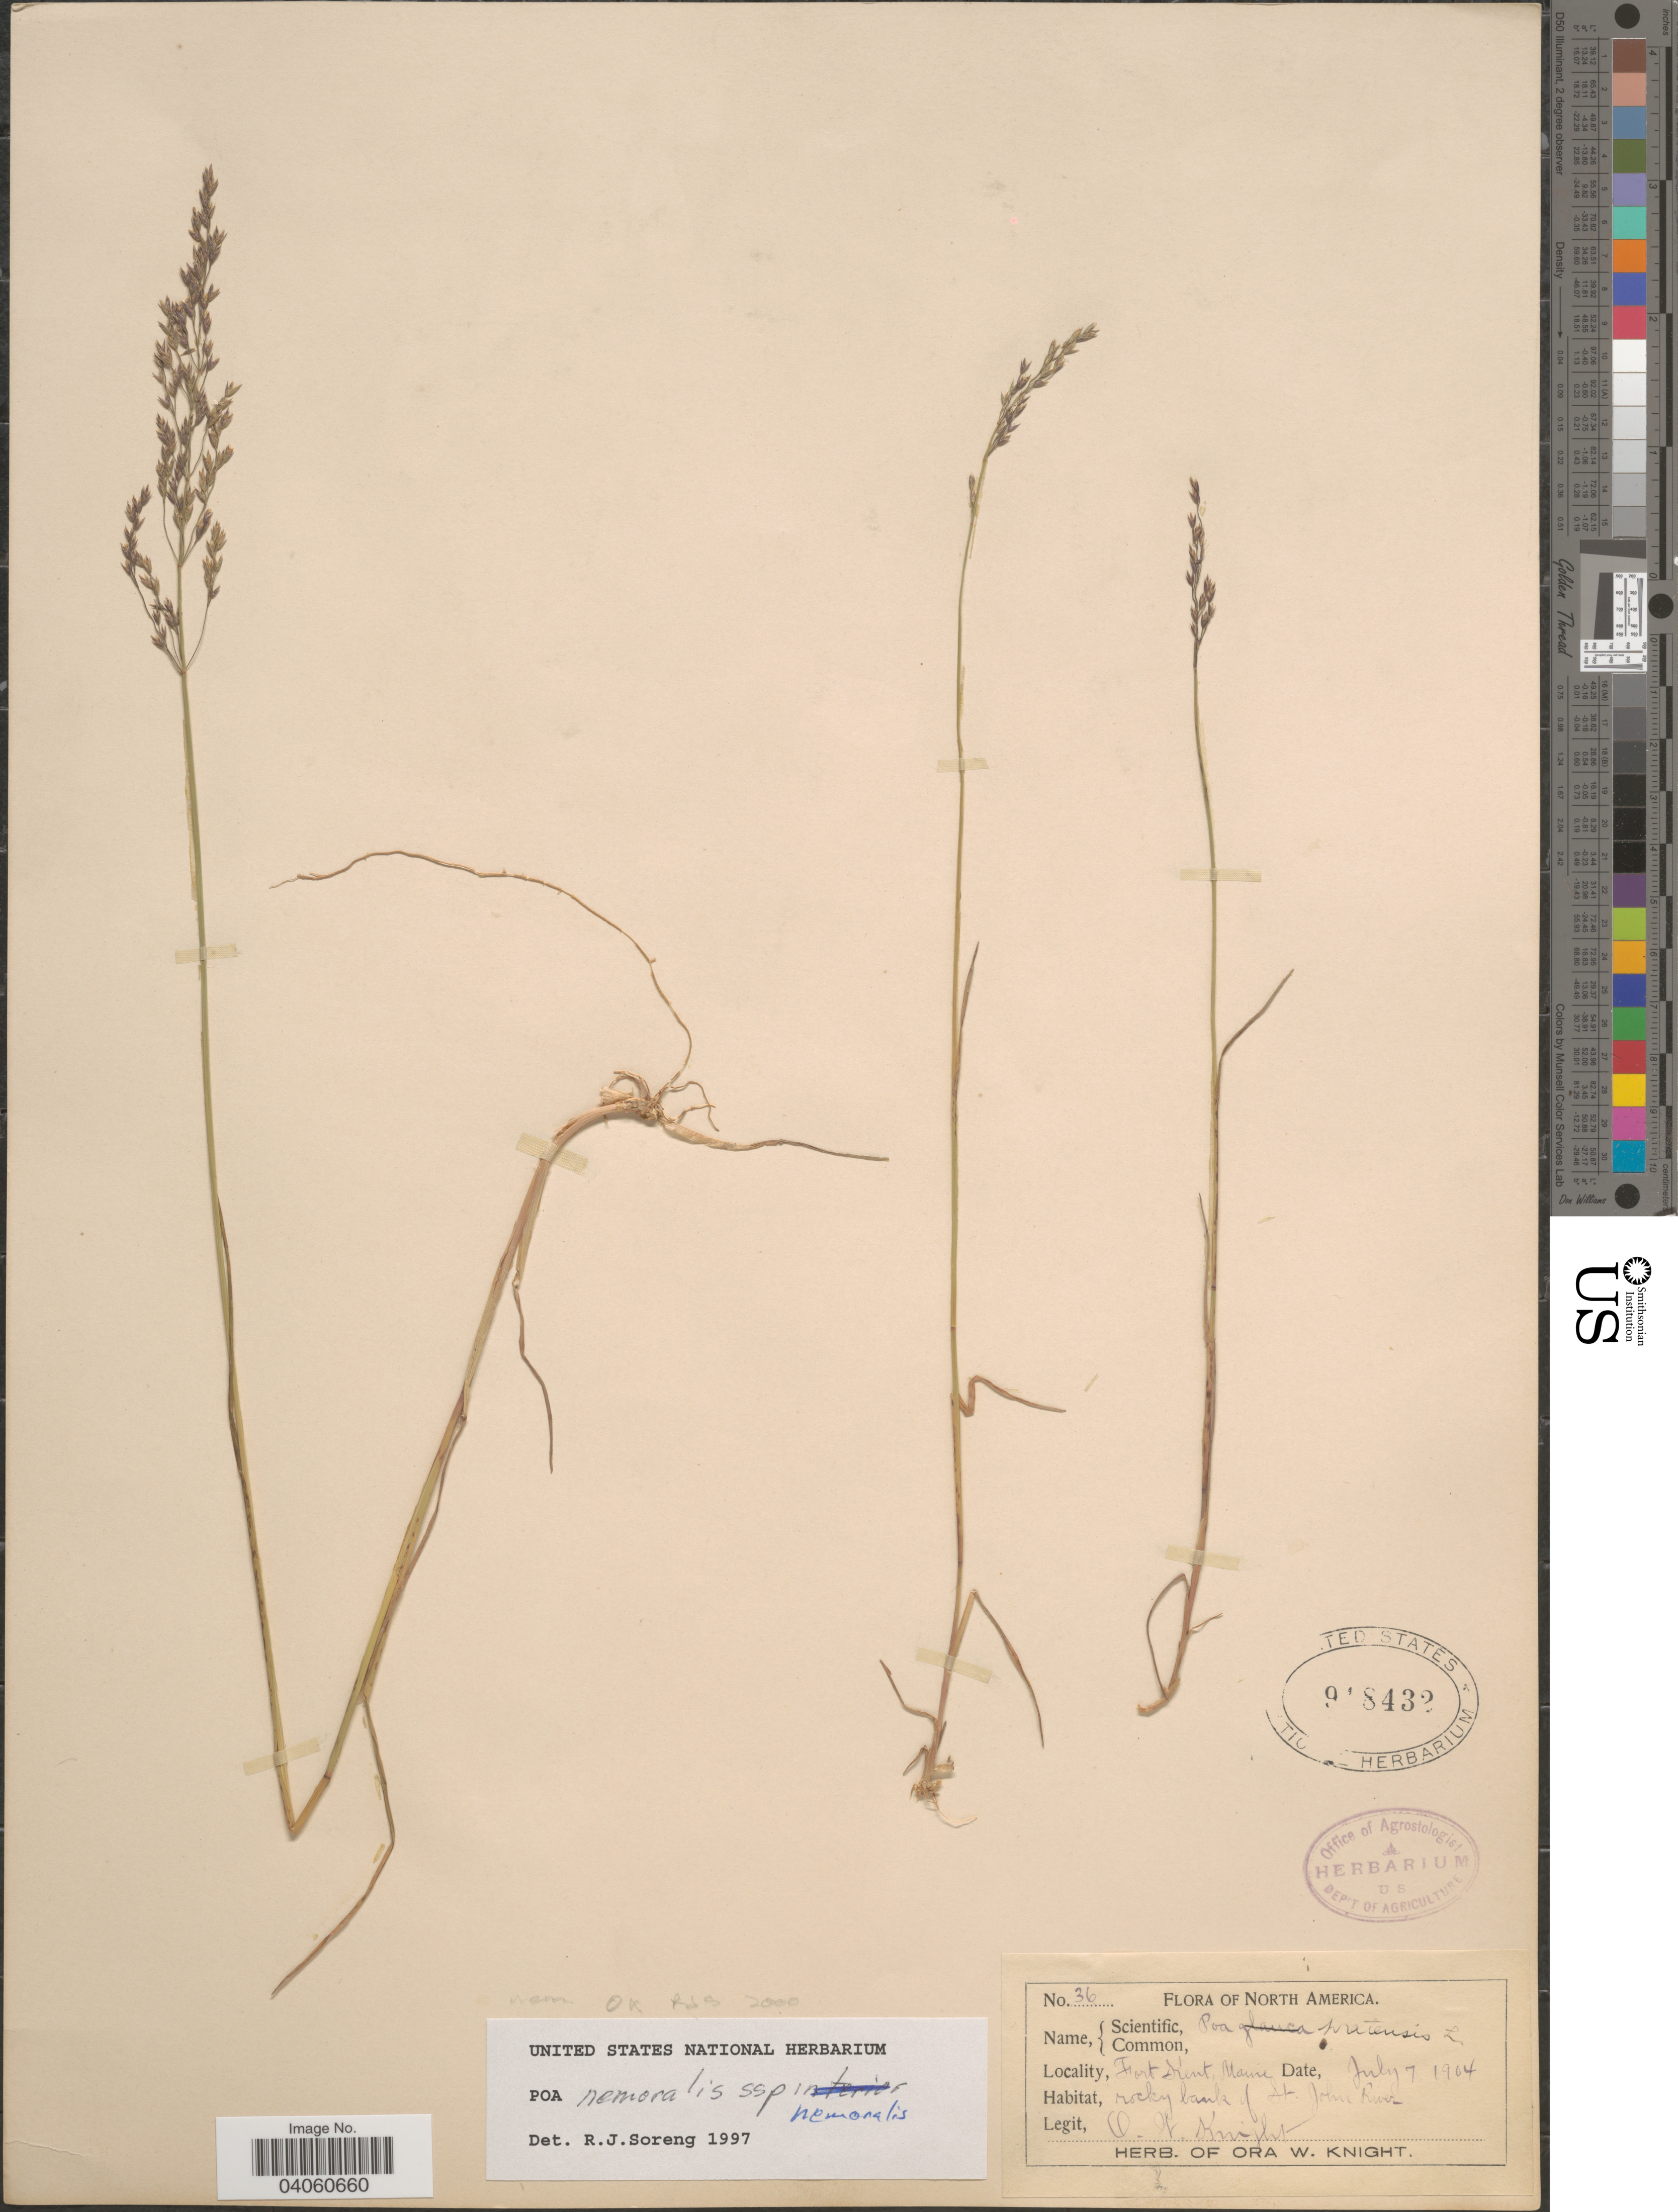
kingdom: Plantae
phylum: Tracheophyta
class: Liliopsida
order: Poales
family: Poaceae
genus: Poa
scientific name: Poa nemoralis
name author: L.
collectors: O. Knight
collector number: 36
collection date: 1904-07-07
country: United States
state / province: Maine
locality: Fort Kent. Rocky bank of St. John River.